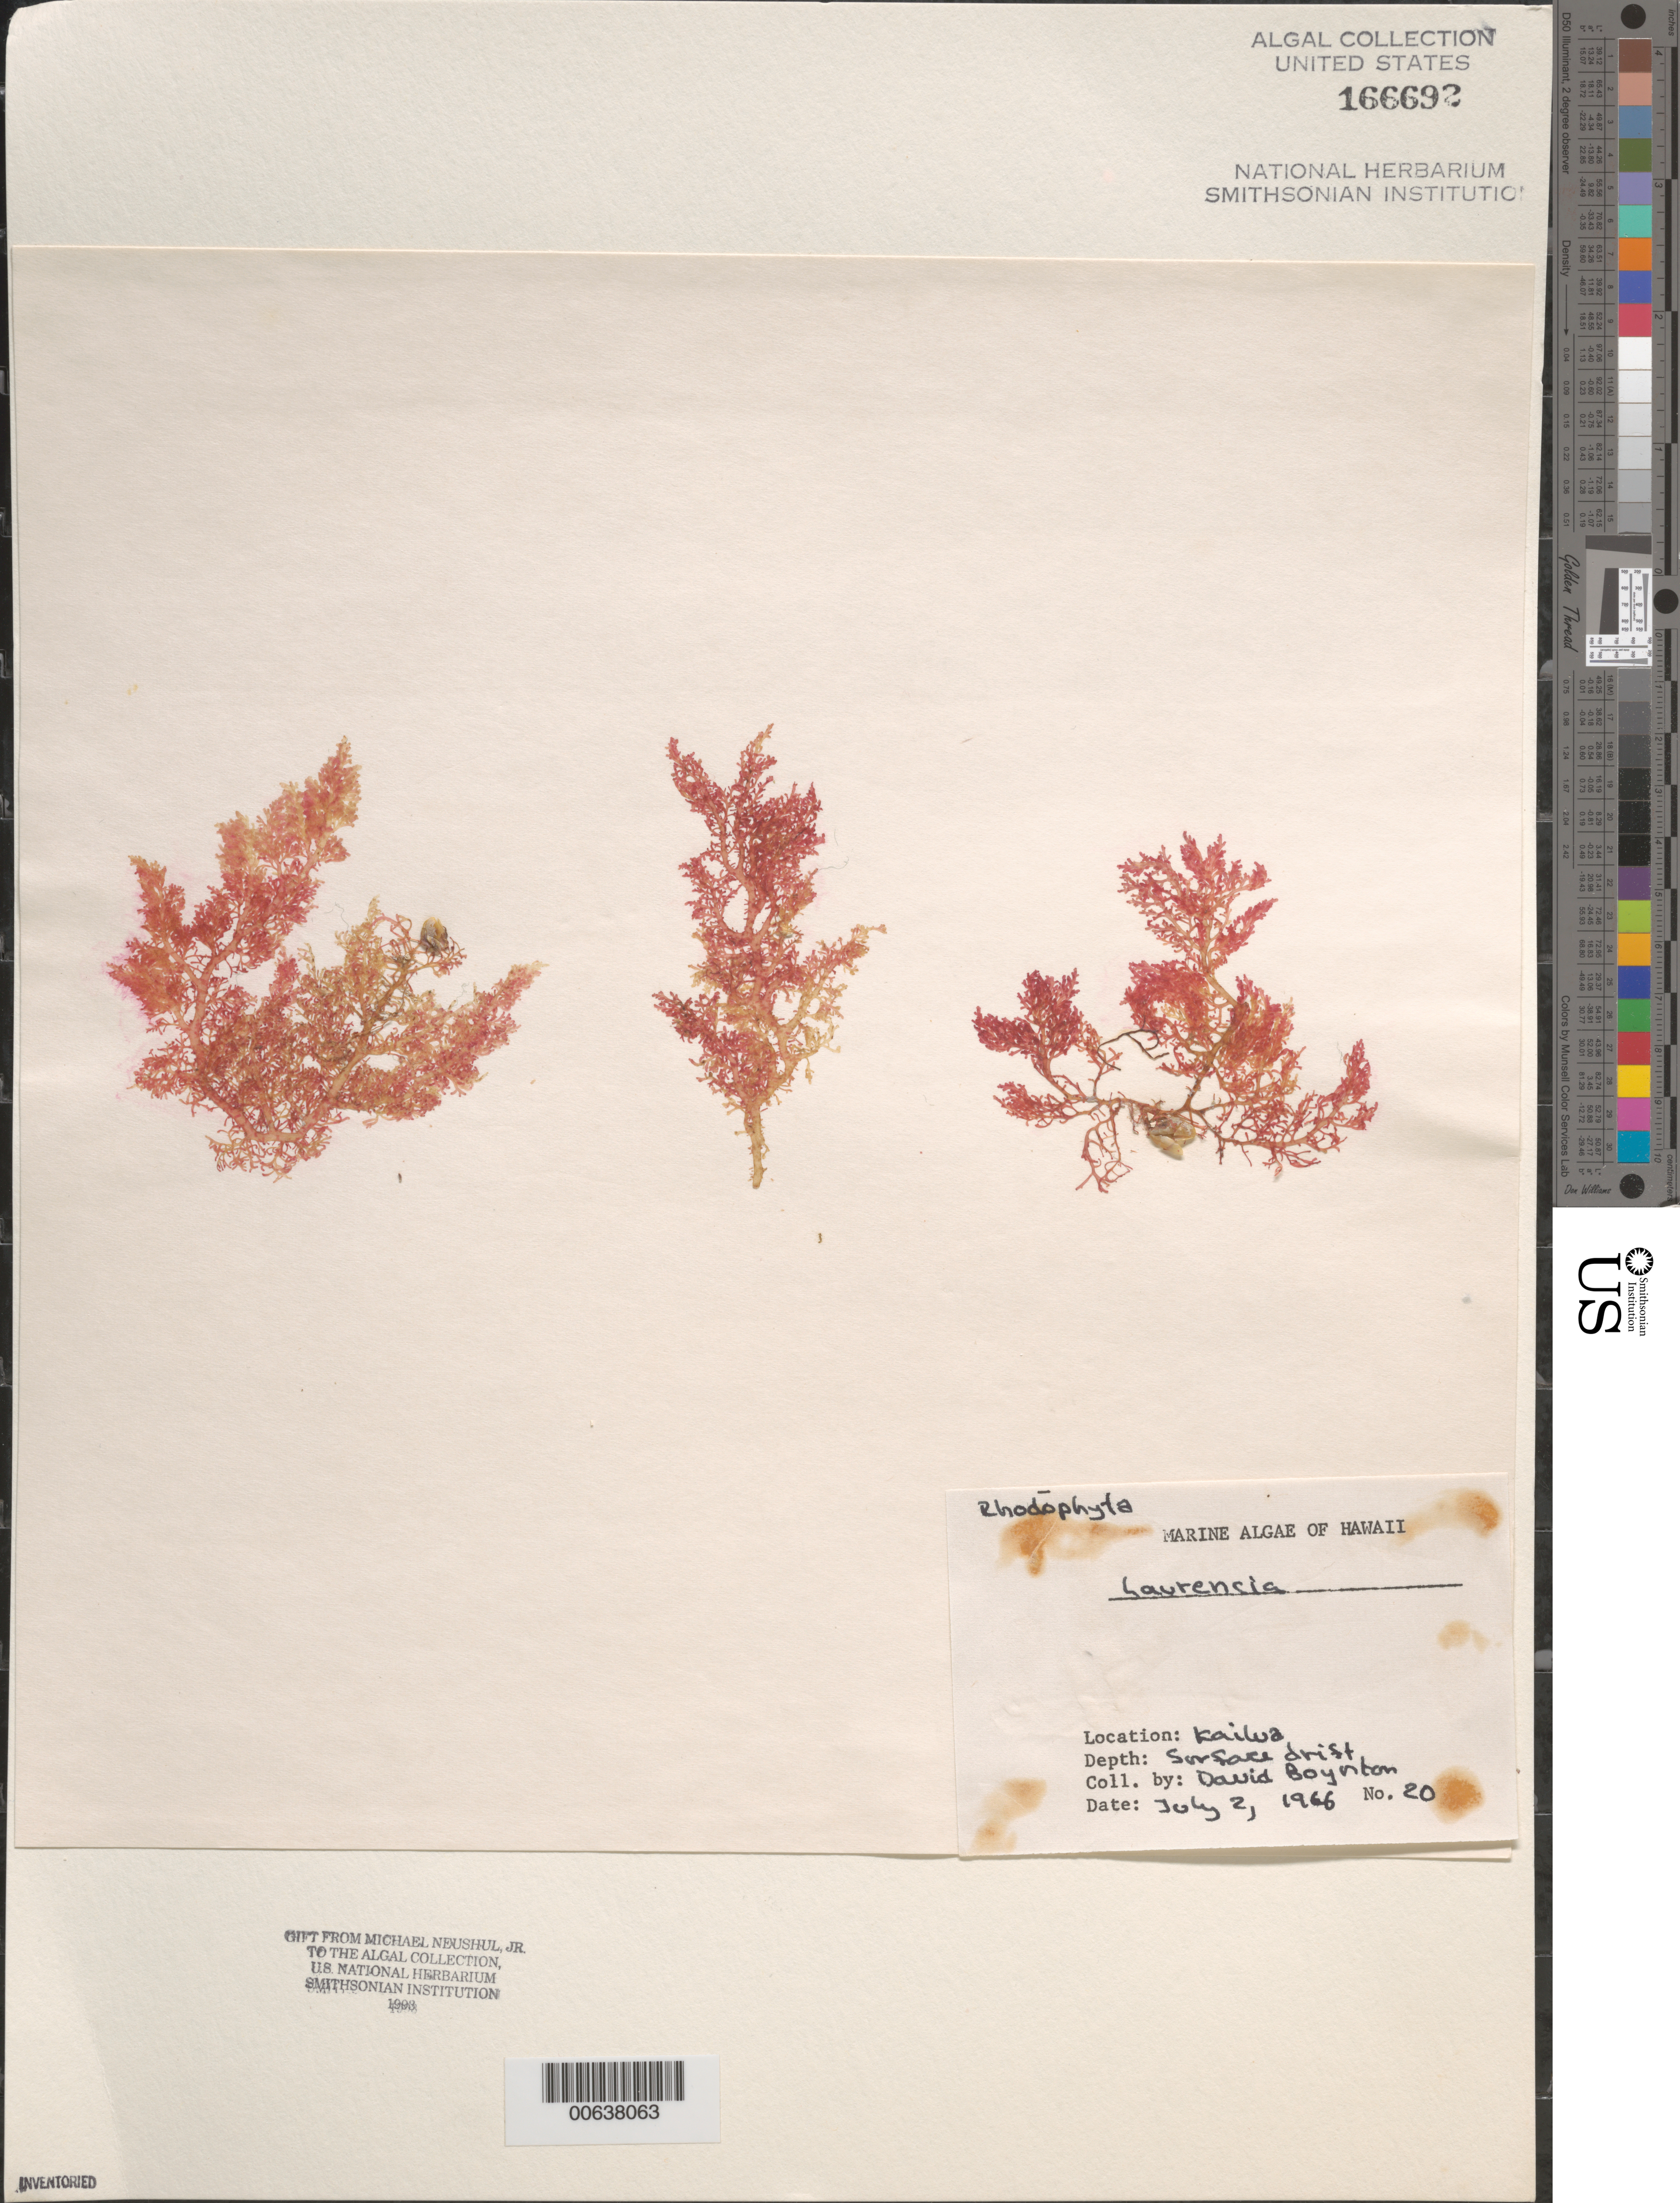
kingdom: Plantae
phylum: Rhodophyta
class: Florideophyceae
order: Ceramiales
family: Rhodomelaceae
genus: Laurencia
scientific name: Laurencia sp.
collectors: D. Boynton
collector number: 20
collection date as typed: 02 Jul 1966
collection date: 1966-07-02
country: United States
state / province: Hawaii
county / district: Honolulu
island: Oahu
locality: Kailua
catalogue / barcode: US 166692